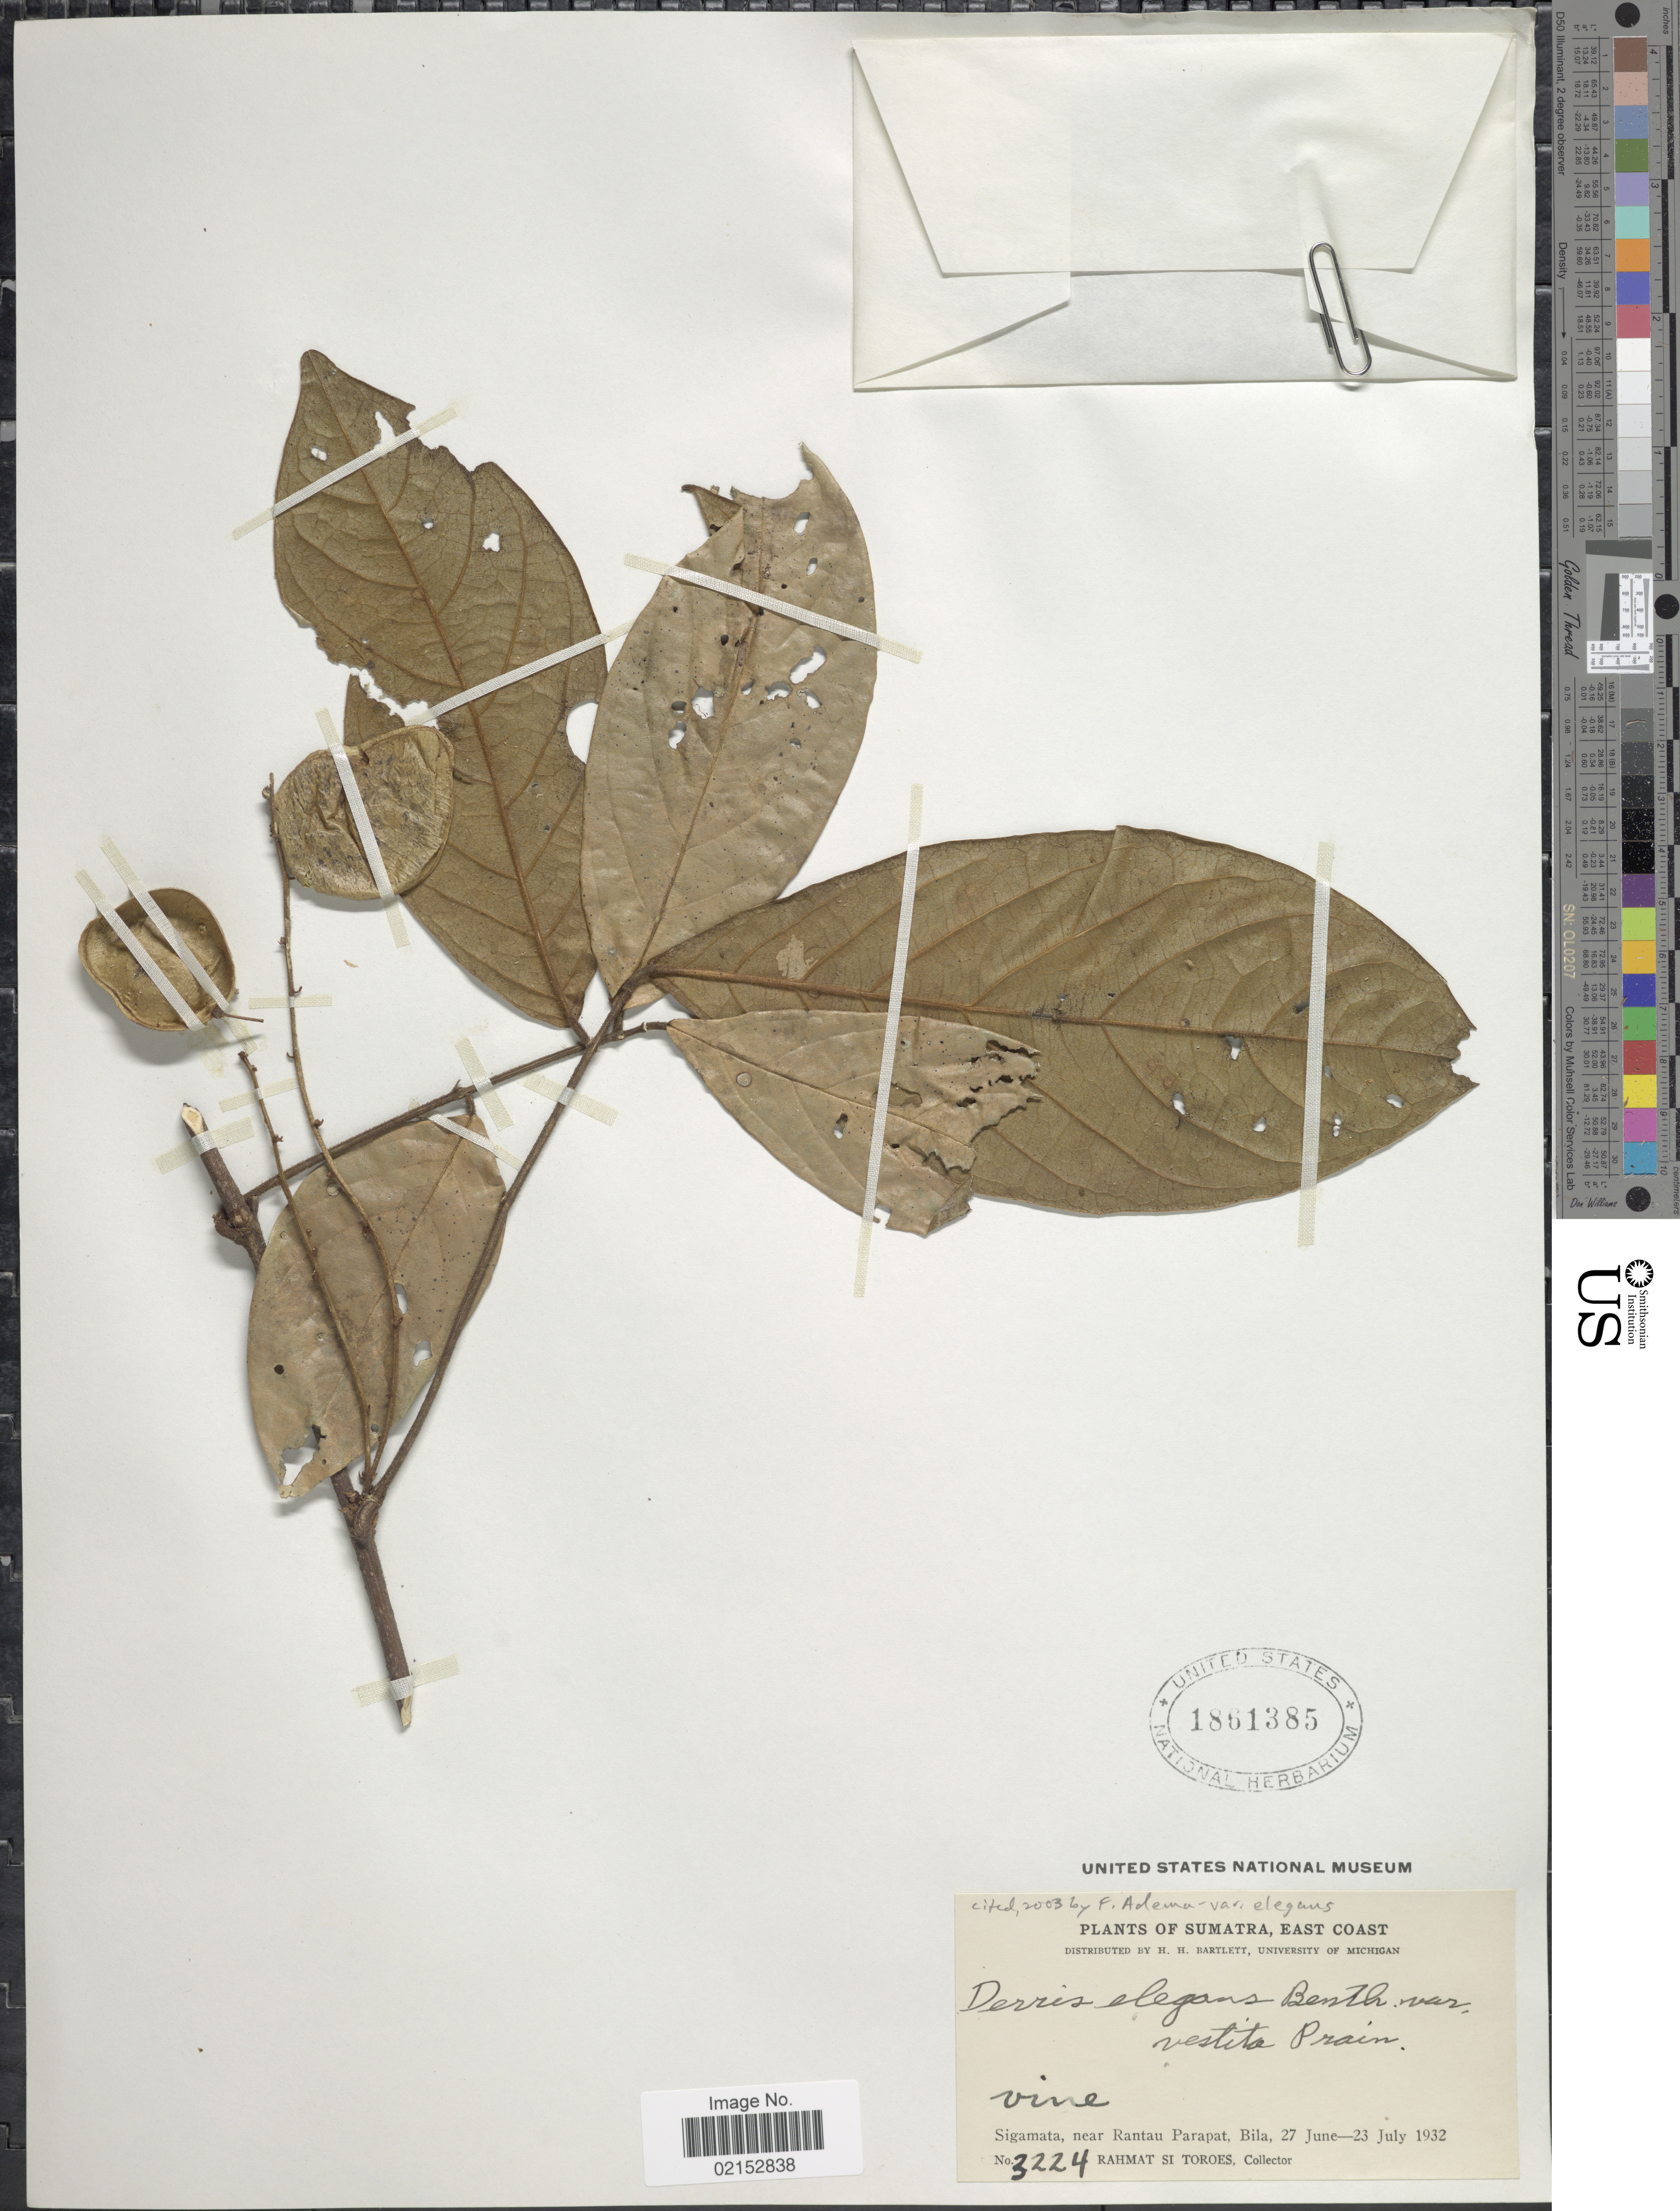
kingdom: Plantae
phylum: Tracheophyta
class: Magnoliopsida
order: Fabales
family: Fabaceae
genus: Derris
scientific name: Derris elegans var. elegans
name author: Benth.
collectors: Rahmat Si Boeea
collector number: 3224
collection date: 1932-06-27/1932-07-23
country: Indonesia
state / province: Sumatra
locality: East Coast, Sigamata, near Rantau Parapat, Bila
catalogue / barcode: US 1861385